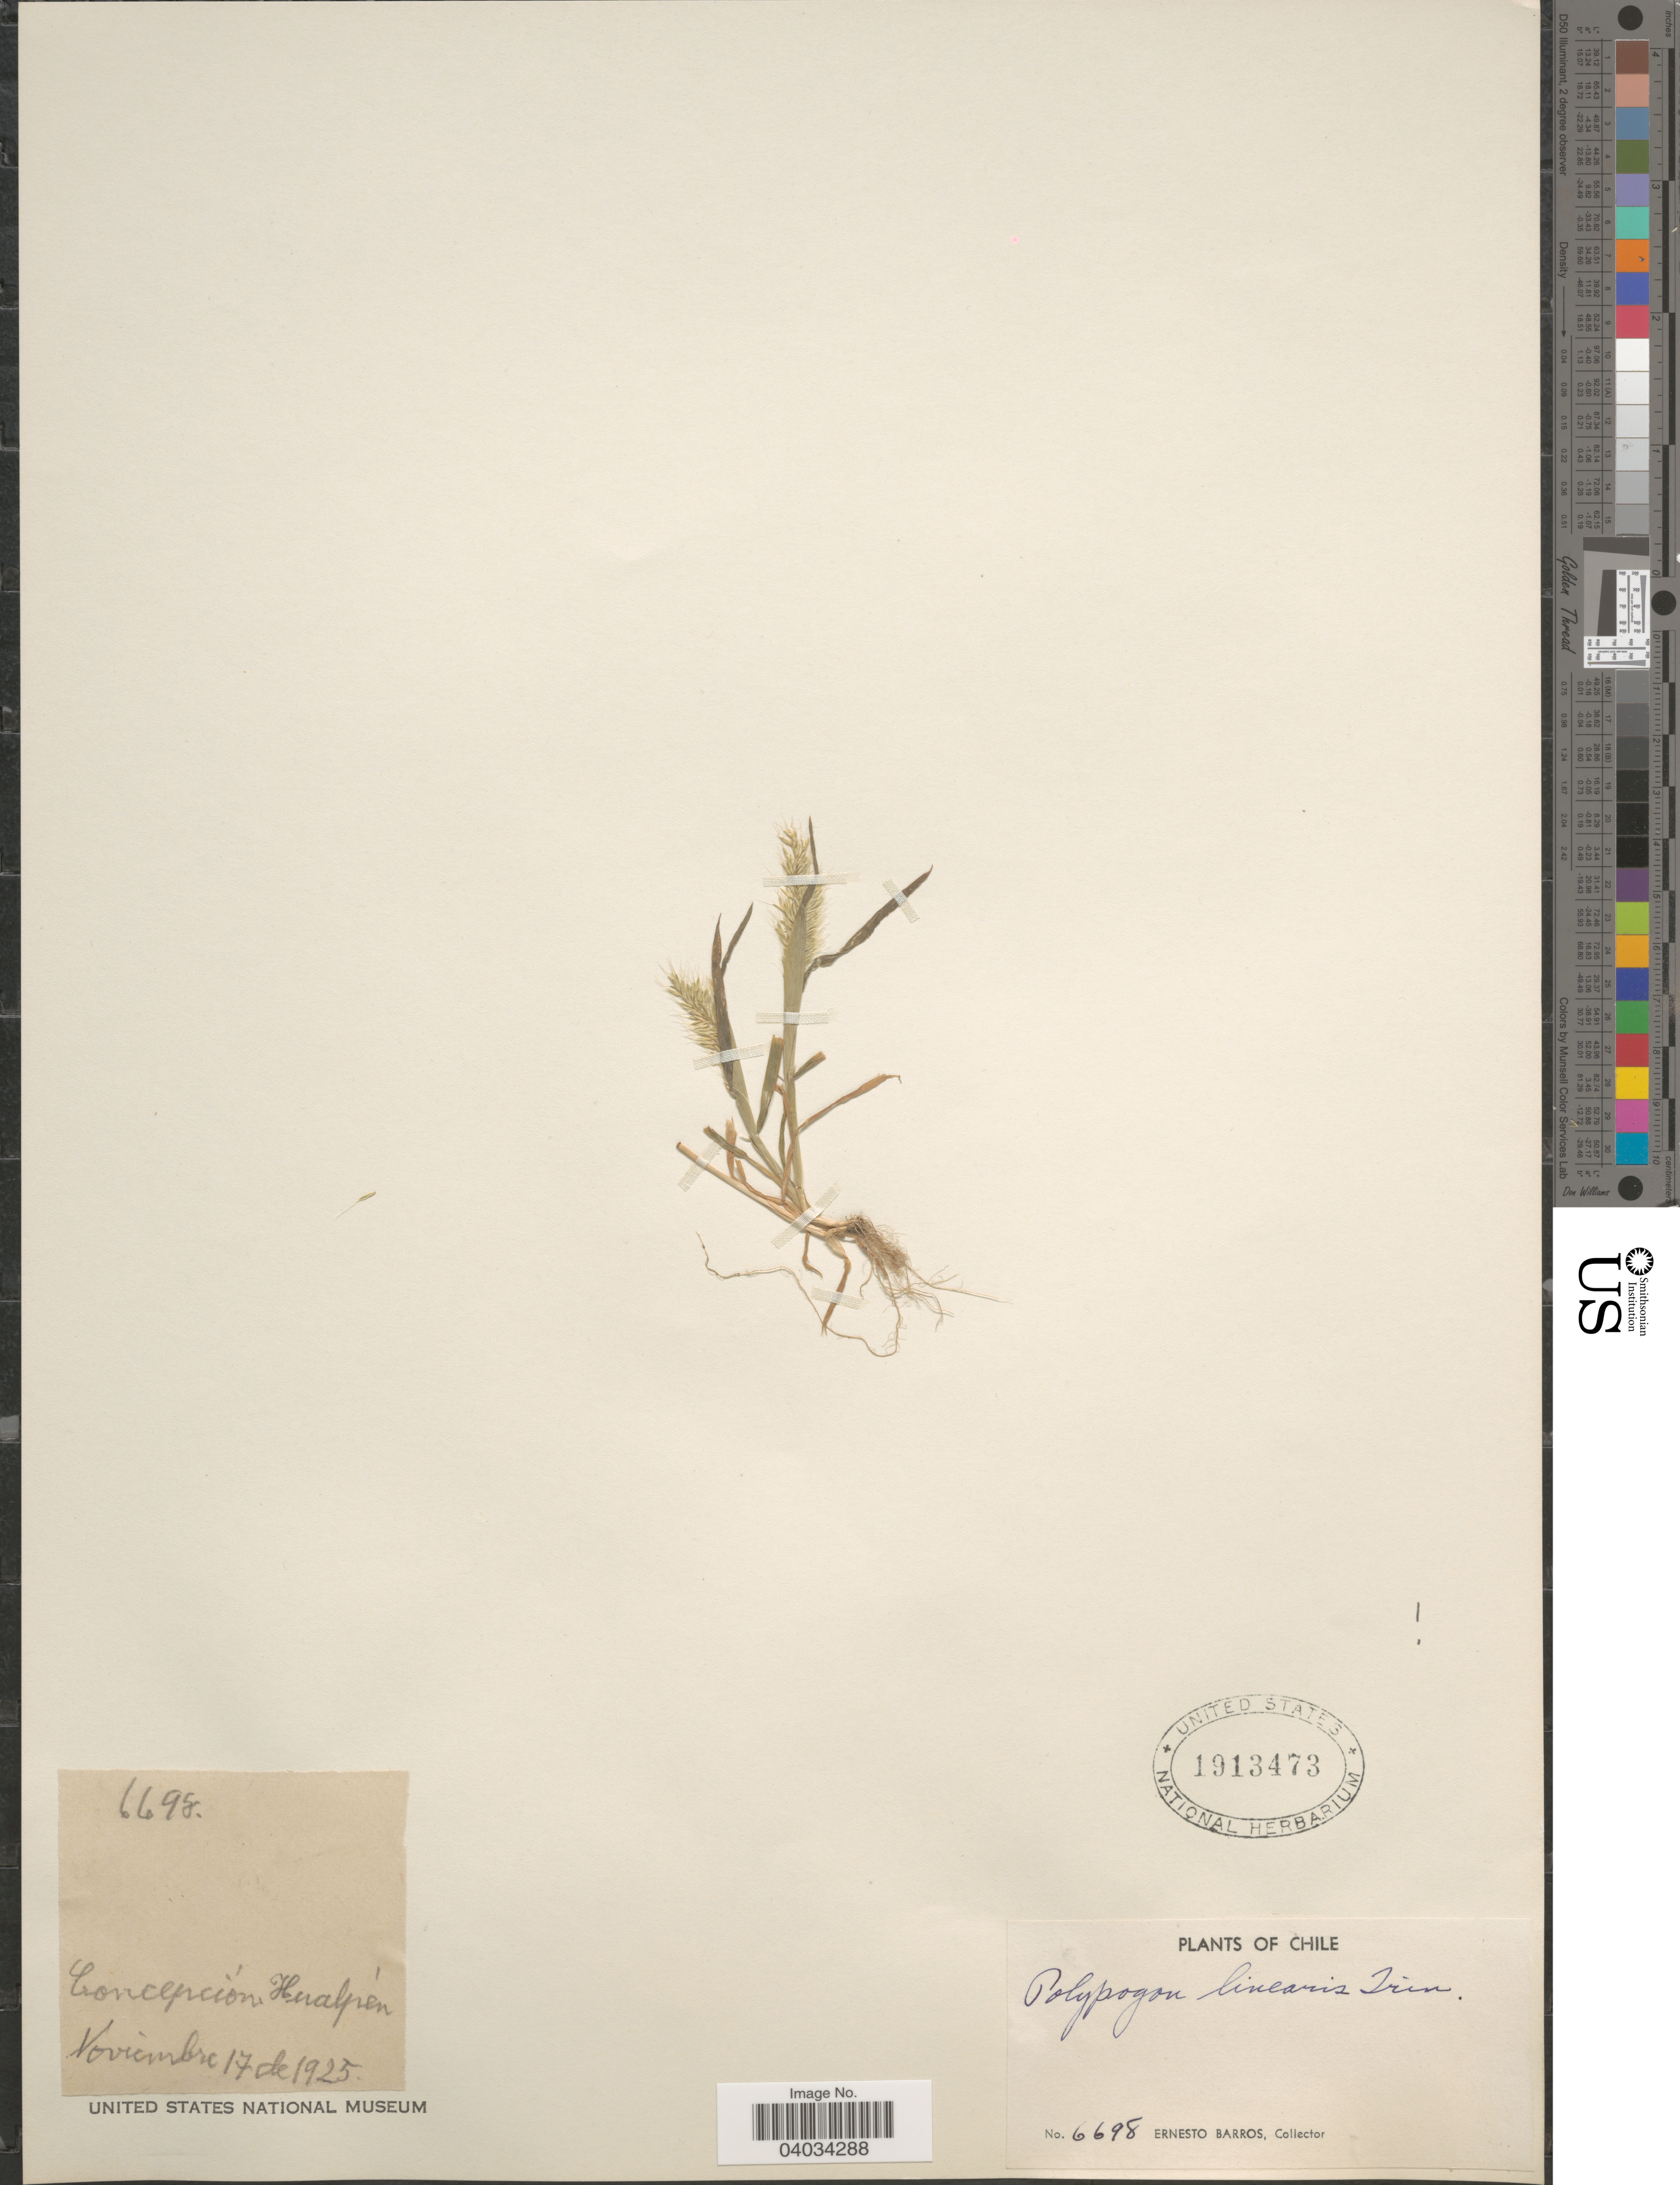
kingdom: Plantae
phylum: Tracheophyta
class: Liliopsida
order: Poales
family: Poaceae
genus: Polypogon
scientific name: Polypogon linearis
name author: Trin.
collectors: E. Barros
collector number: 6698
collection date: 1925-11-17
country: Chile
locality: Concepción. Hualpén.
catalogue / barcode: US 1913473